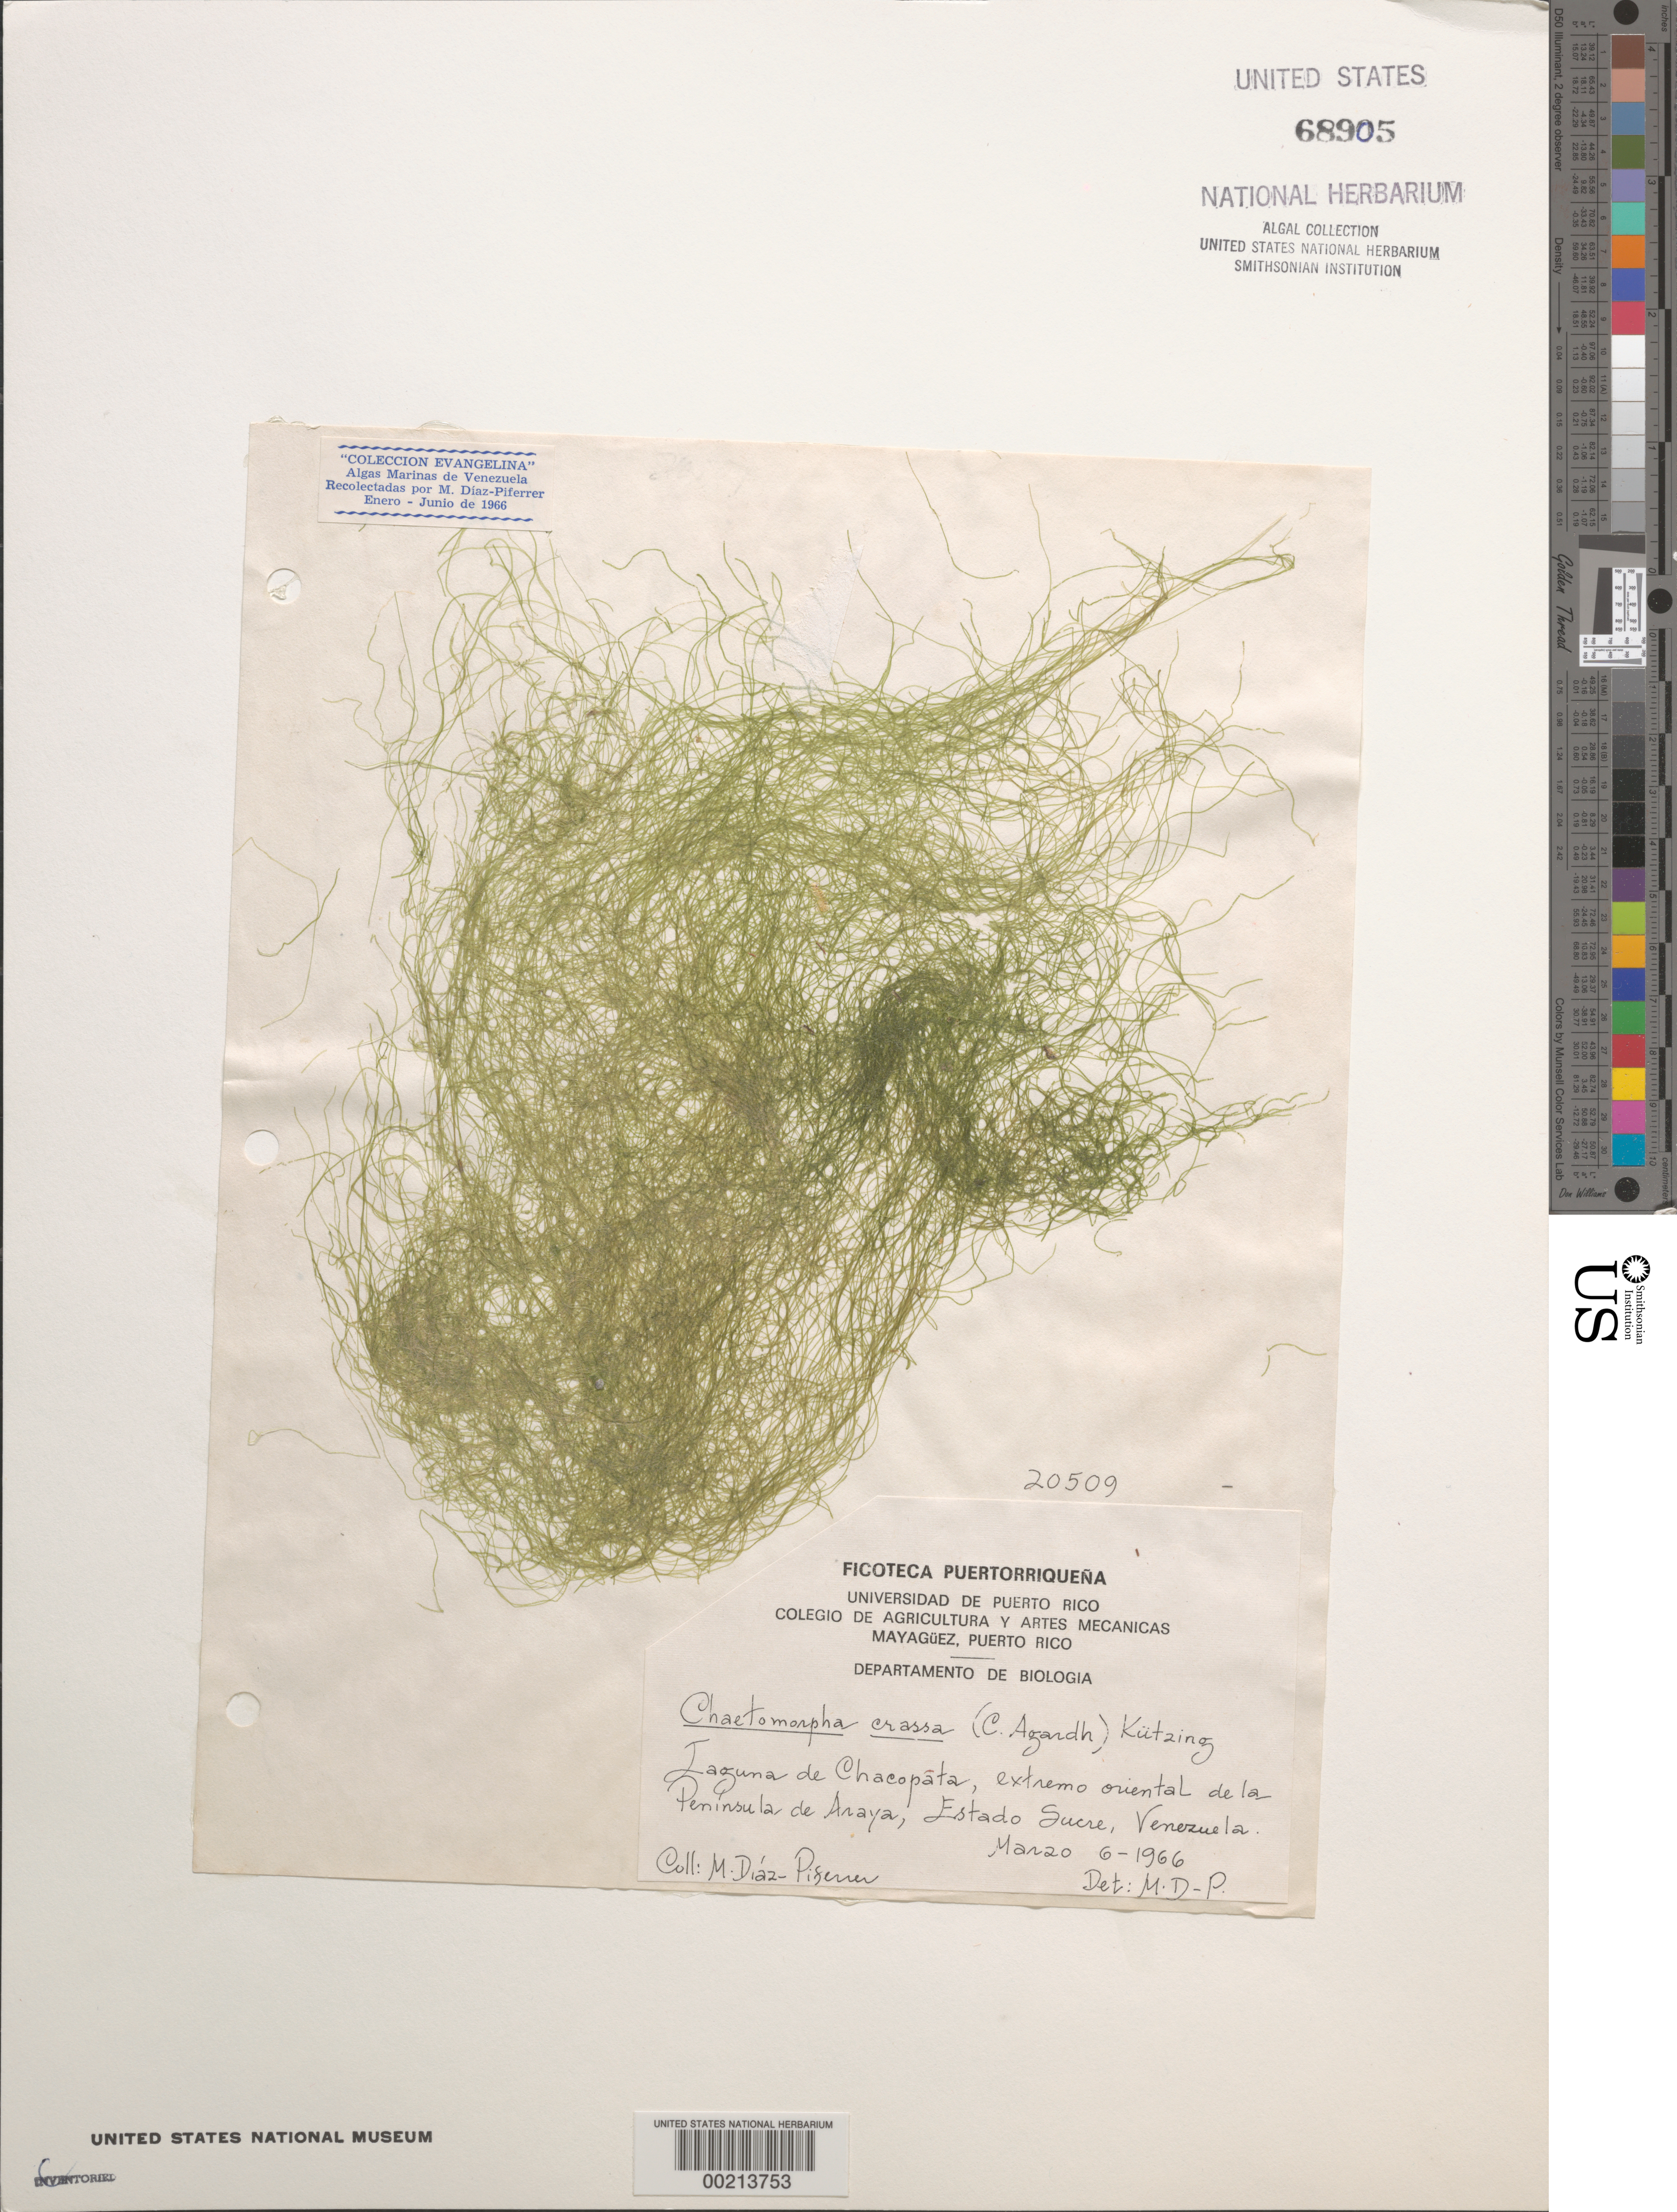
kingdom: Plantae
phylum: Chlorophyta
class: Ulvophyceae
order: Cladophorales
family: Cladophoraceae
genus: Chaetomorpha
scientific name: Chaetomorpha aerea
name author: (Dillwyn) Kütz.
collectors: M. Diaz-Piferrer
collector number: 20509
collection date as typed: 06 Mar 1966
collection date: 1966-03-06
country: Venezuela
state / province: Sucre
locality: Laguna de chacopata, peninsula de araya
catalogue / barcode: US 68905